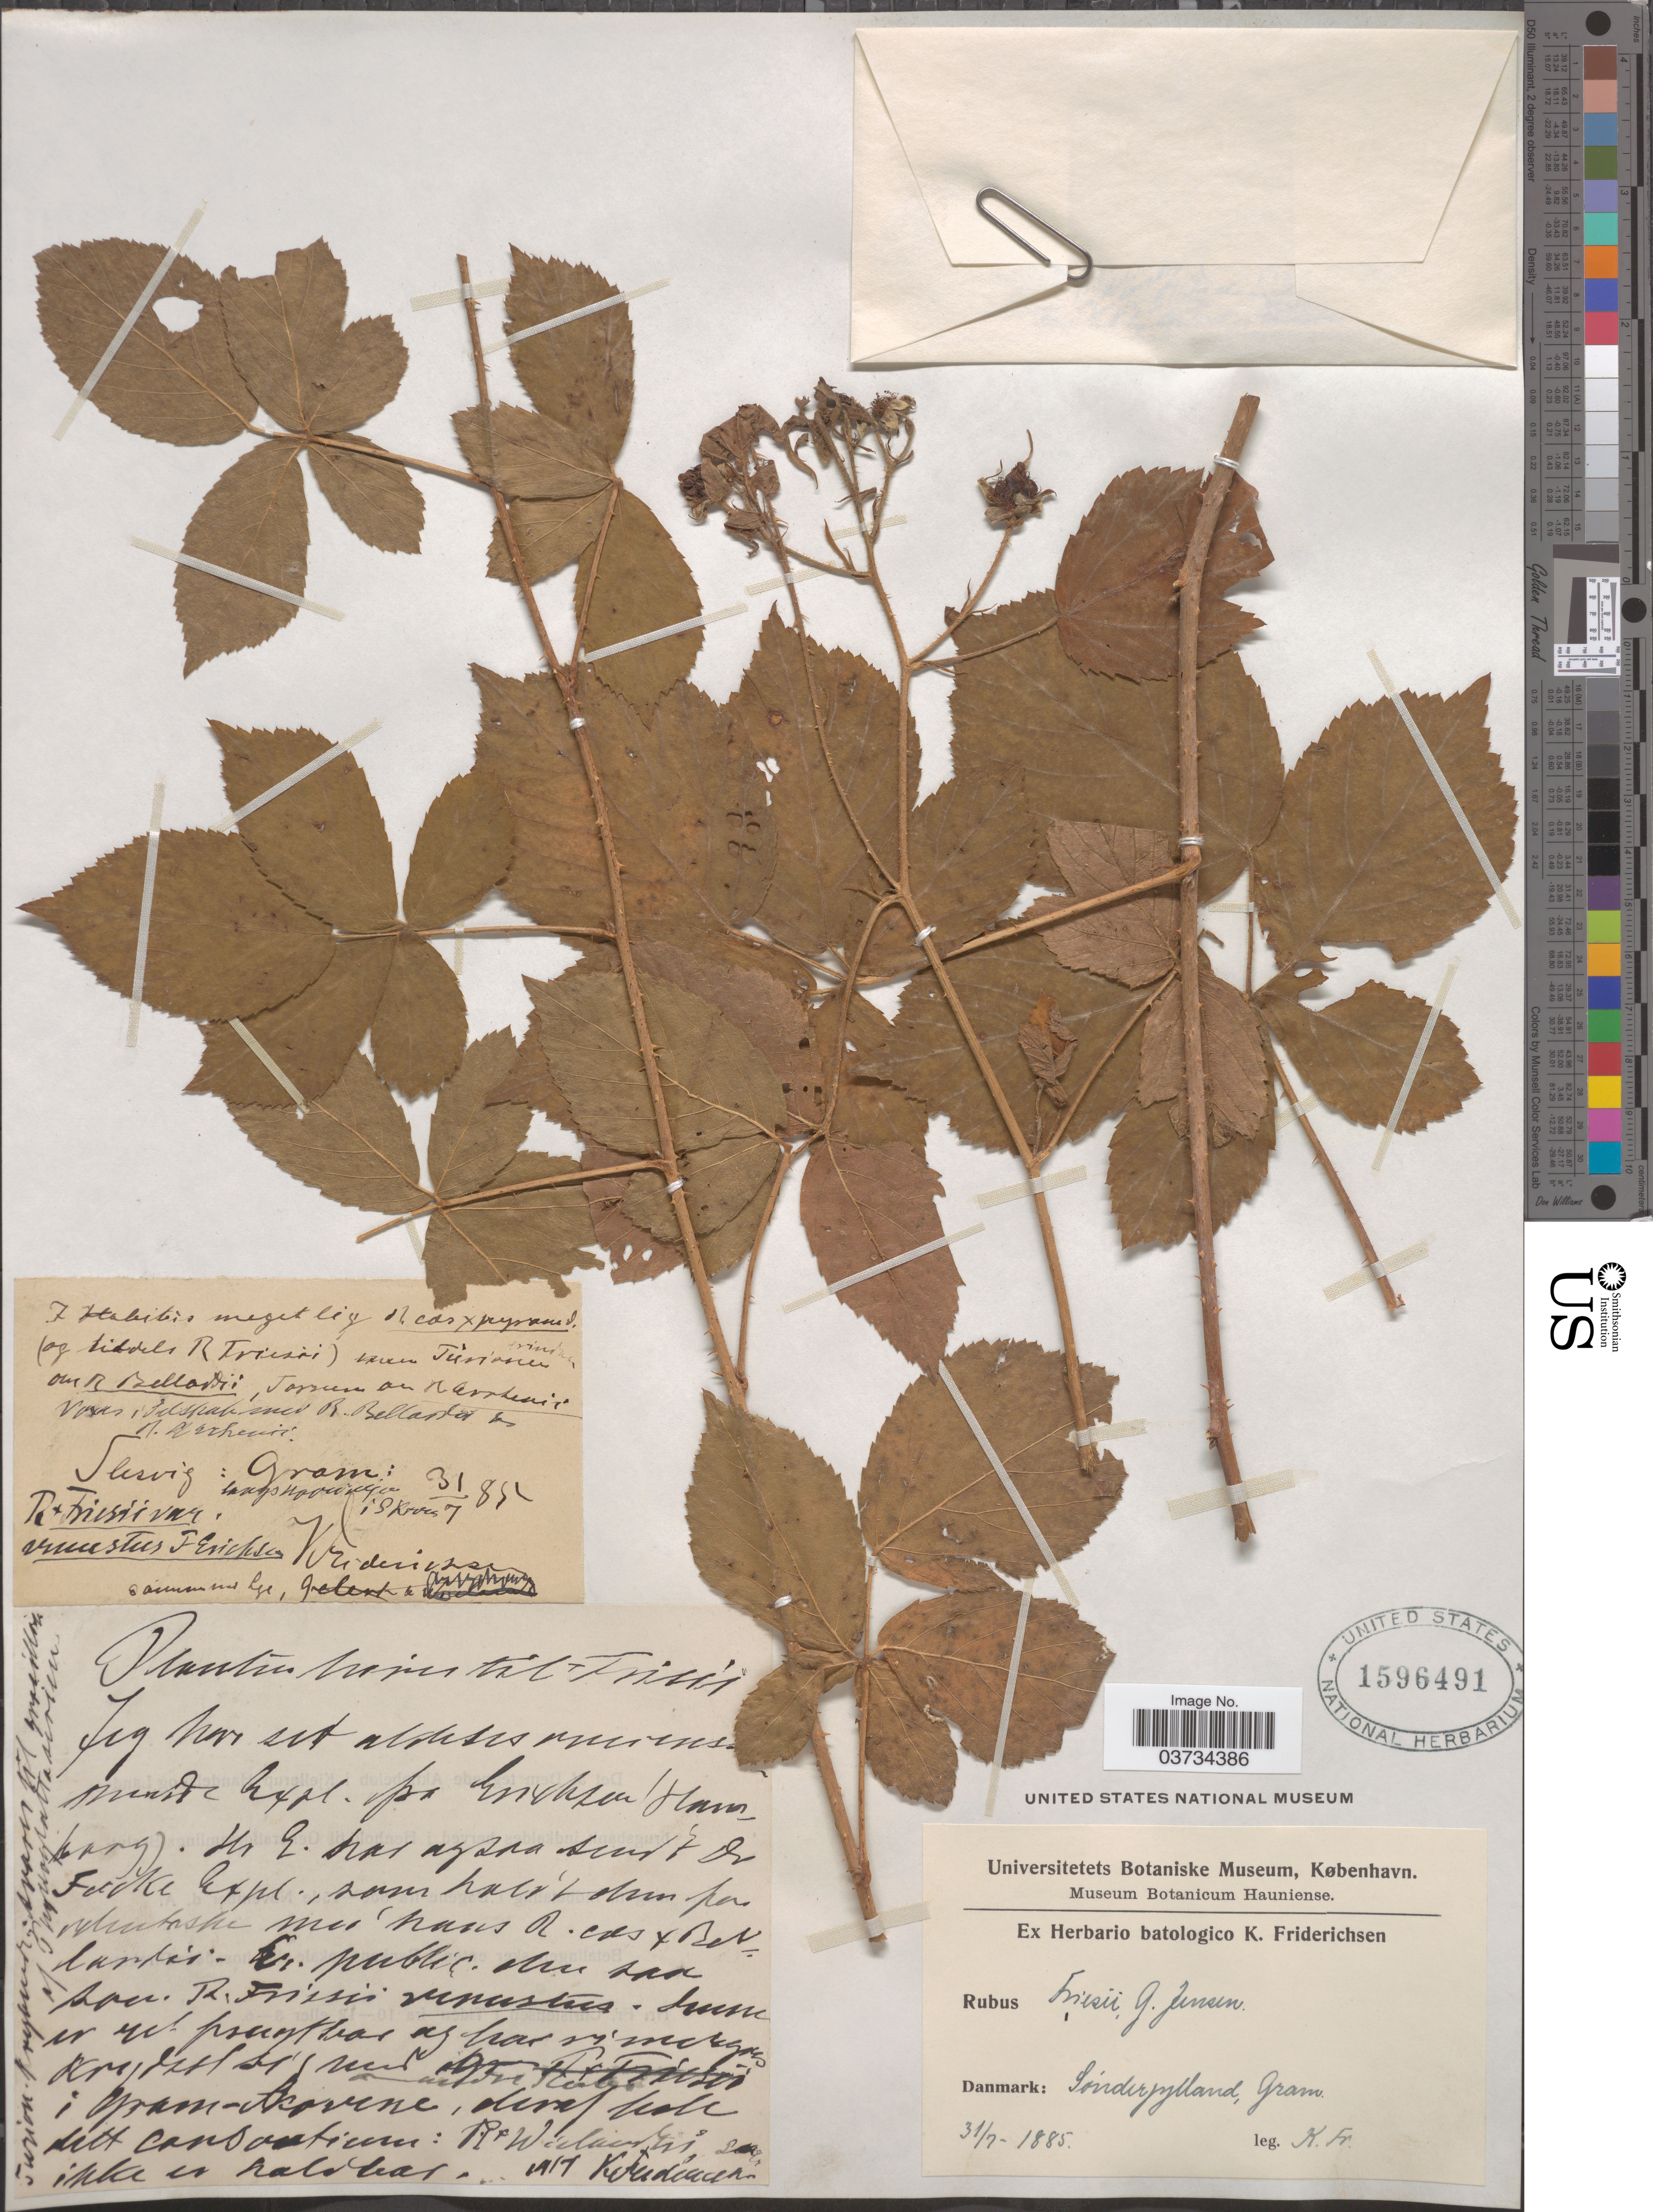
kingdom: Plantae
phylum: Tracheophyta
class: Magnoliopsida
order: Rosales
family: Rosaceae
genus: Rubus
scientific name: Rubus friesii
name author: Jensen ex Frid. & Gelert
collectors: K. Friderichsen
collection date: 1885-07-31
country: Denmark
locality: Danmark: Sónderjylland, Gram. Slesvig. [illegible text].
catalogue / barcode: US 1596491